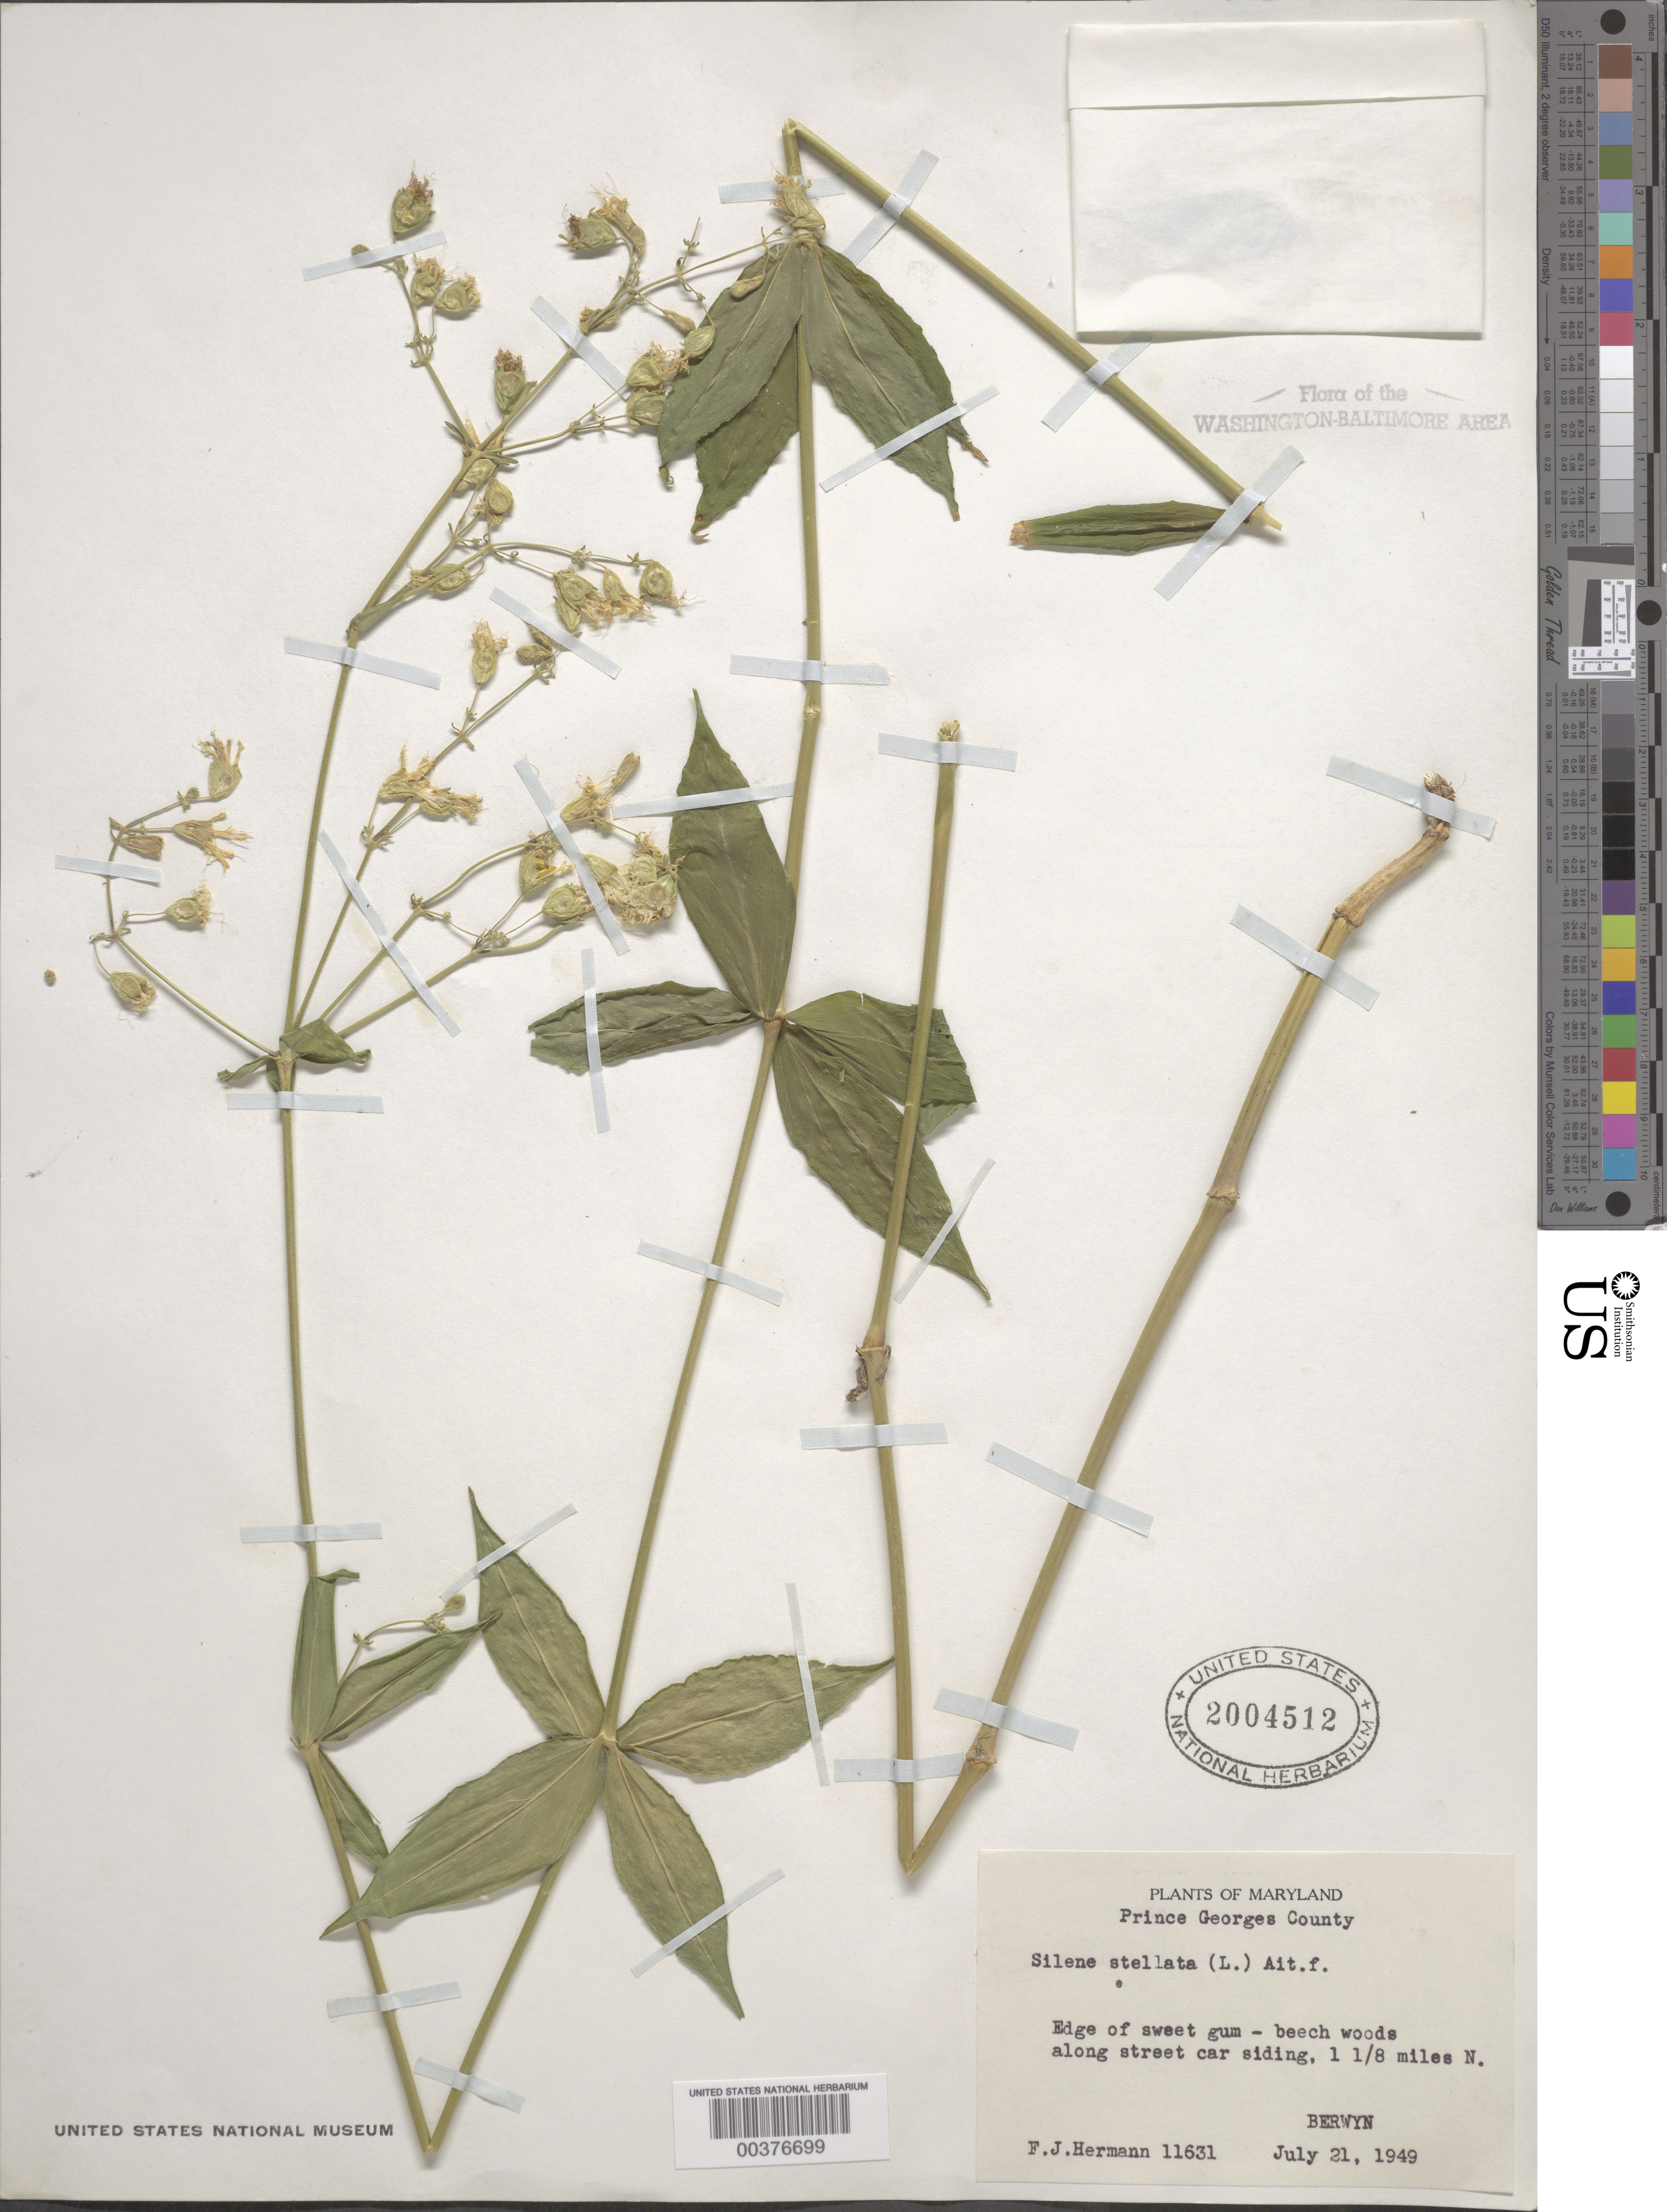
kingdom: Plantae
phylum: Tracheophyta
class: Magnoliopsida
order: Caryophyllales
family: Caryophyllaceae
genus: Silene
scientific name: Silene stellata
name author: (L.) Coyte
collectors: F. J. Hermann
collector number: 11631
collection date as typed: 21 Jul 1949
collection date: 1949-07-21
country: United States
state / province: Maryland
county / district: Prince George's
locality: North of Berwyn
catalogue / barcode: US 2004512